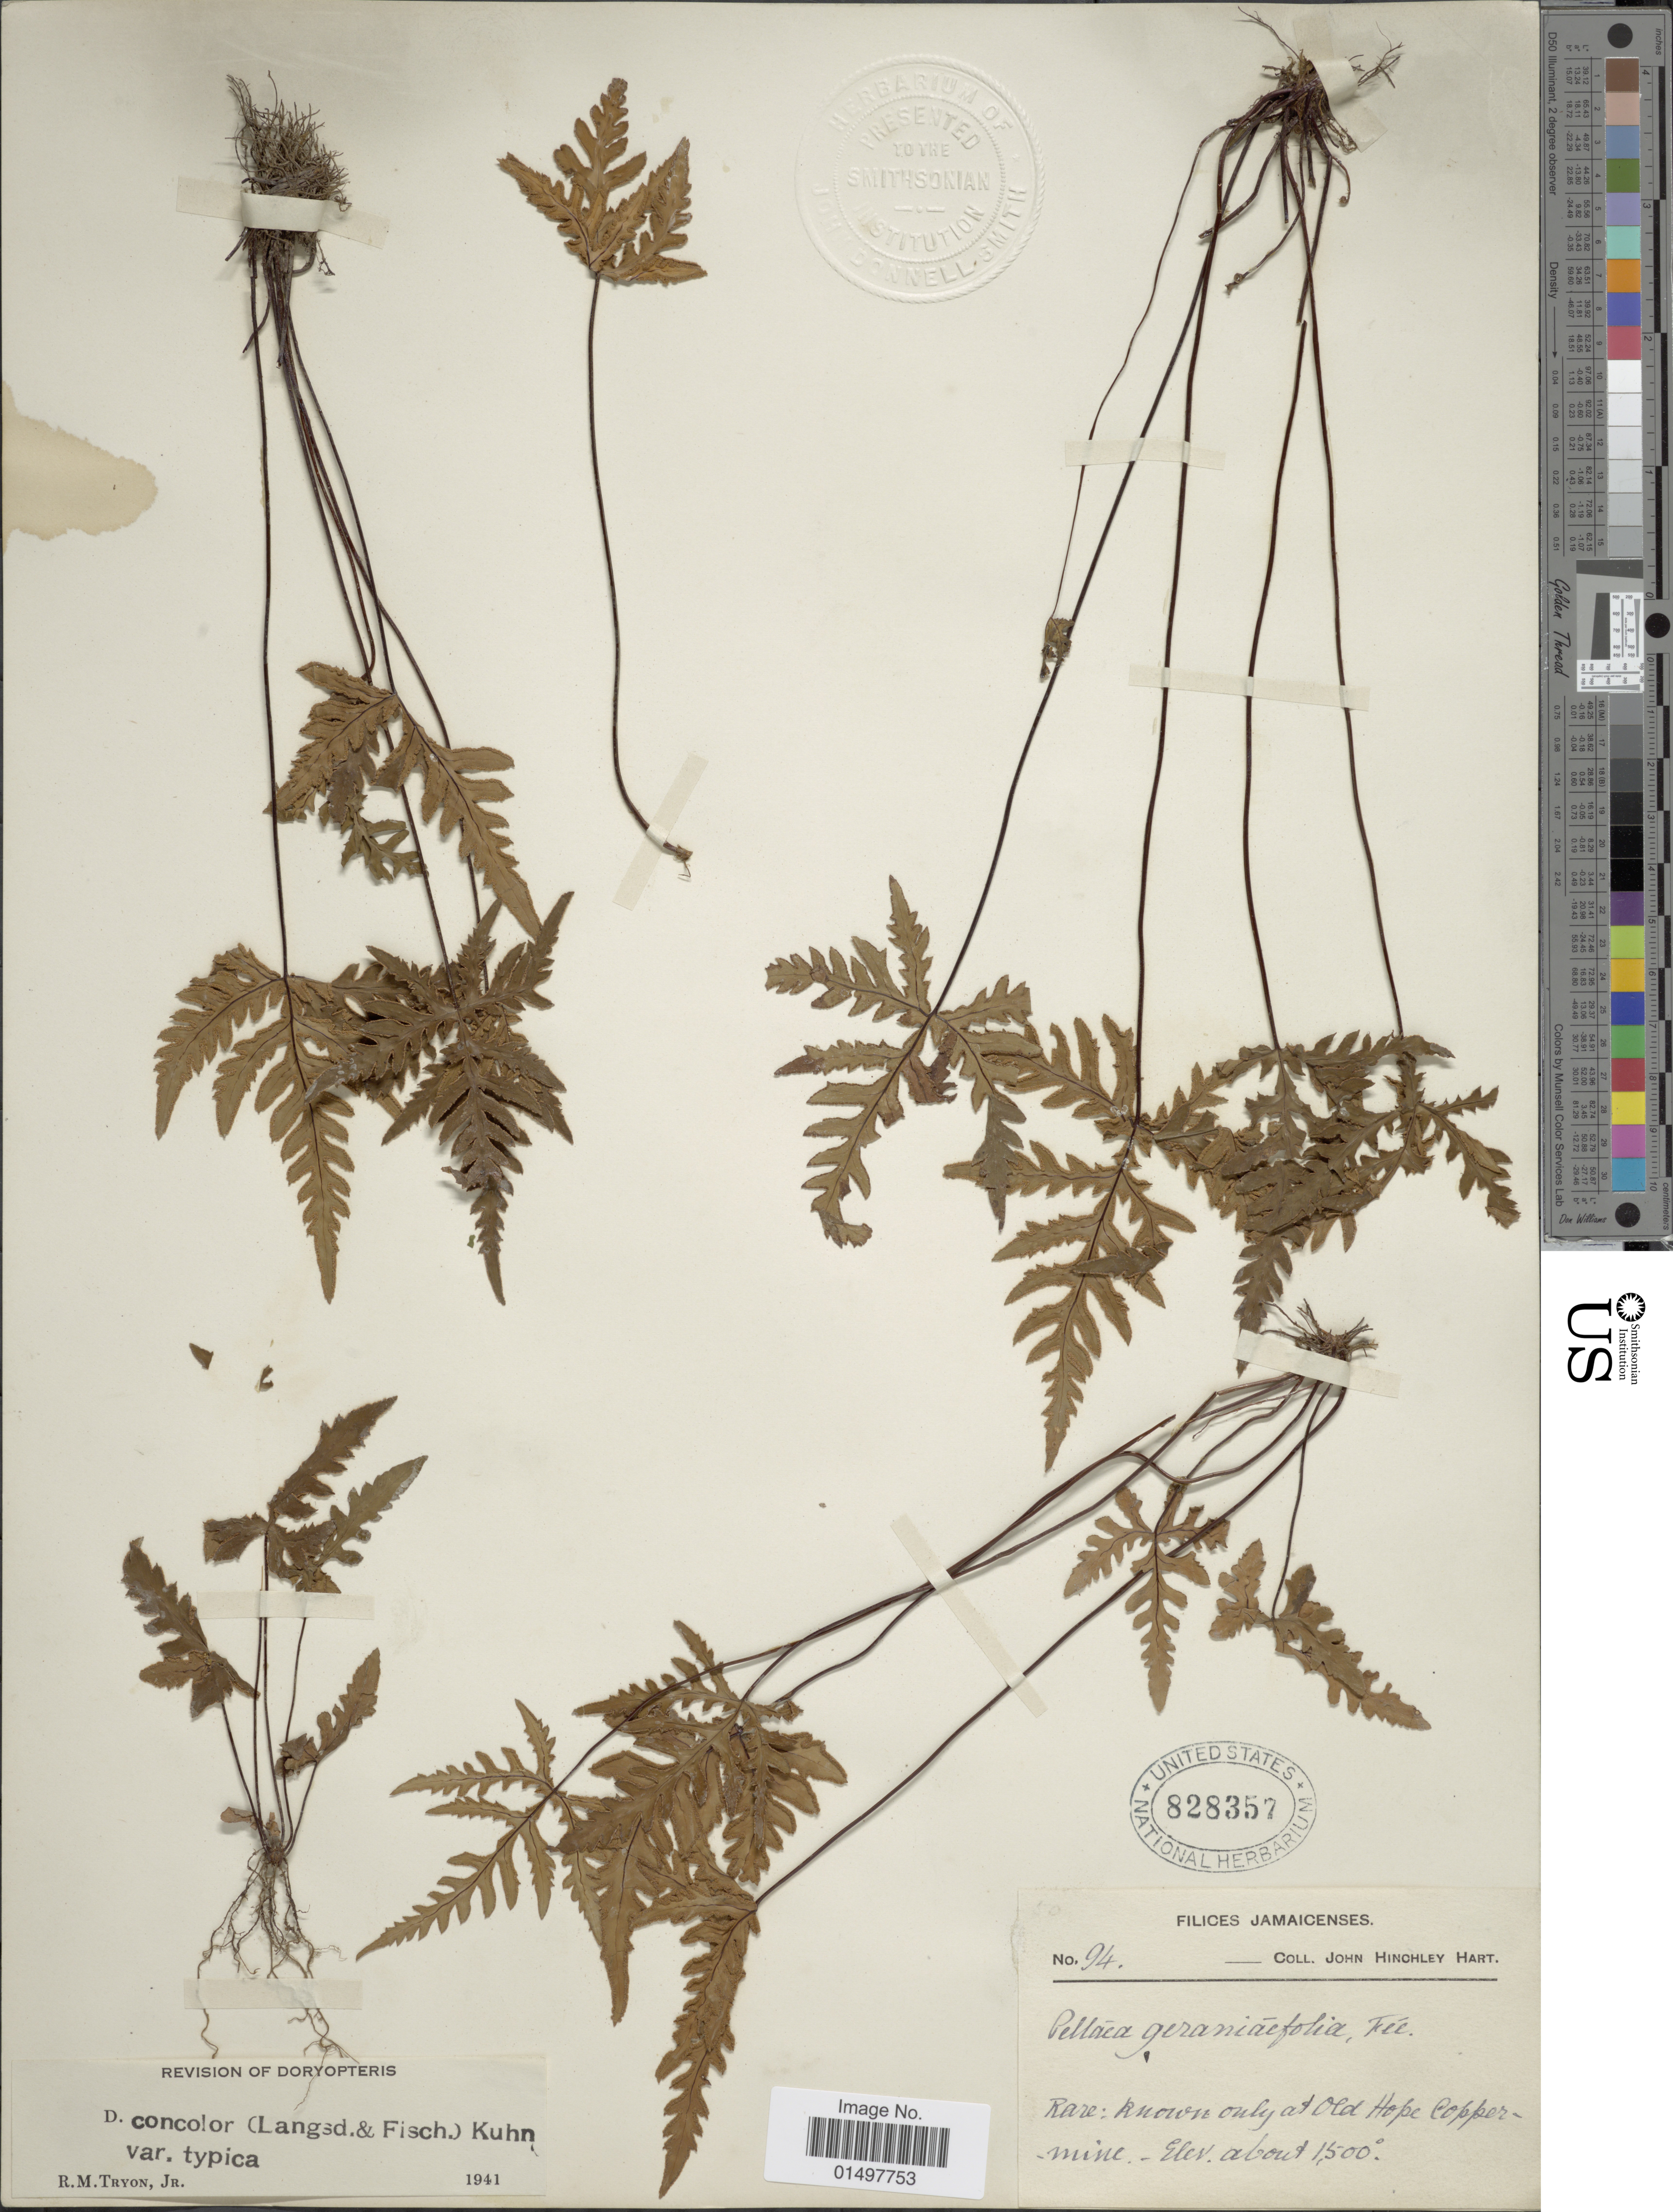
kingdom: Plantae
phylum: Tracheophyta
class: Polypodiopsida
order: Polypodiales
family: Pteridaceae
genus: Doryopteris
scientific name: Doryopteris concolor var. typica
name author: (Langsd. & Fisch.) Kuhn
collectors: J. H. Hart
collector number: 94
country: Jamaica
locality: Filices Jamaicenses. Known only at Old Hope Copper mine.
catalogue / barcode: US 828357